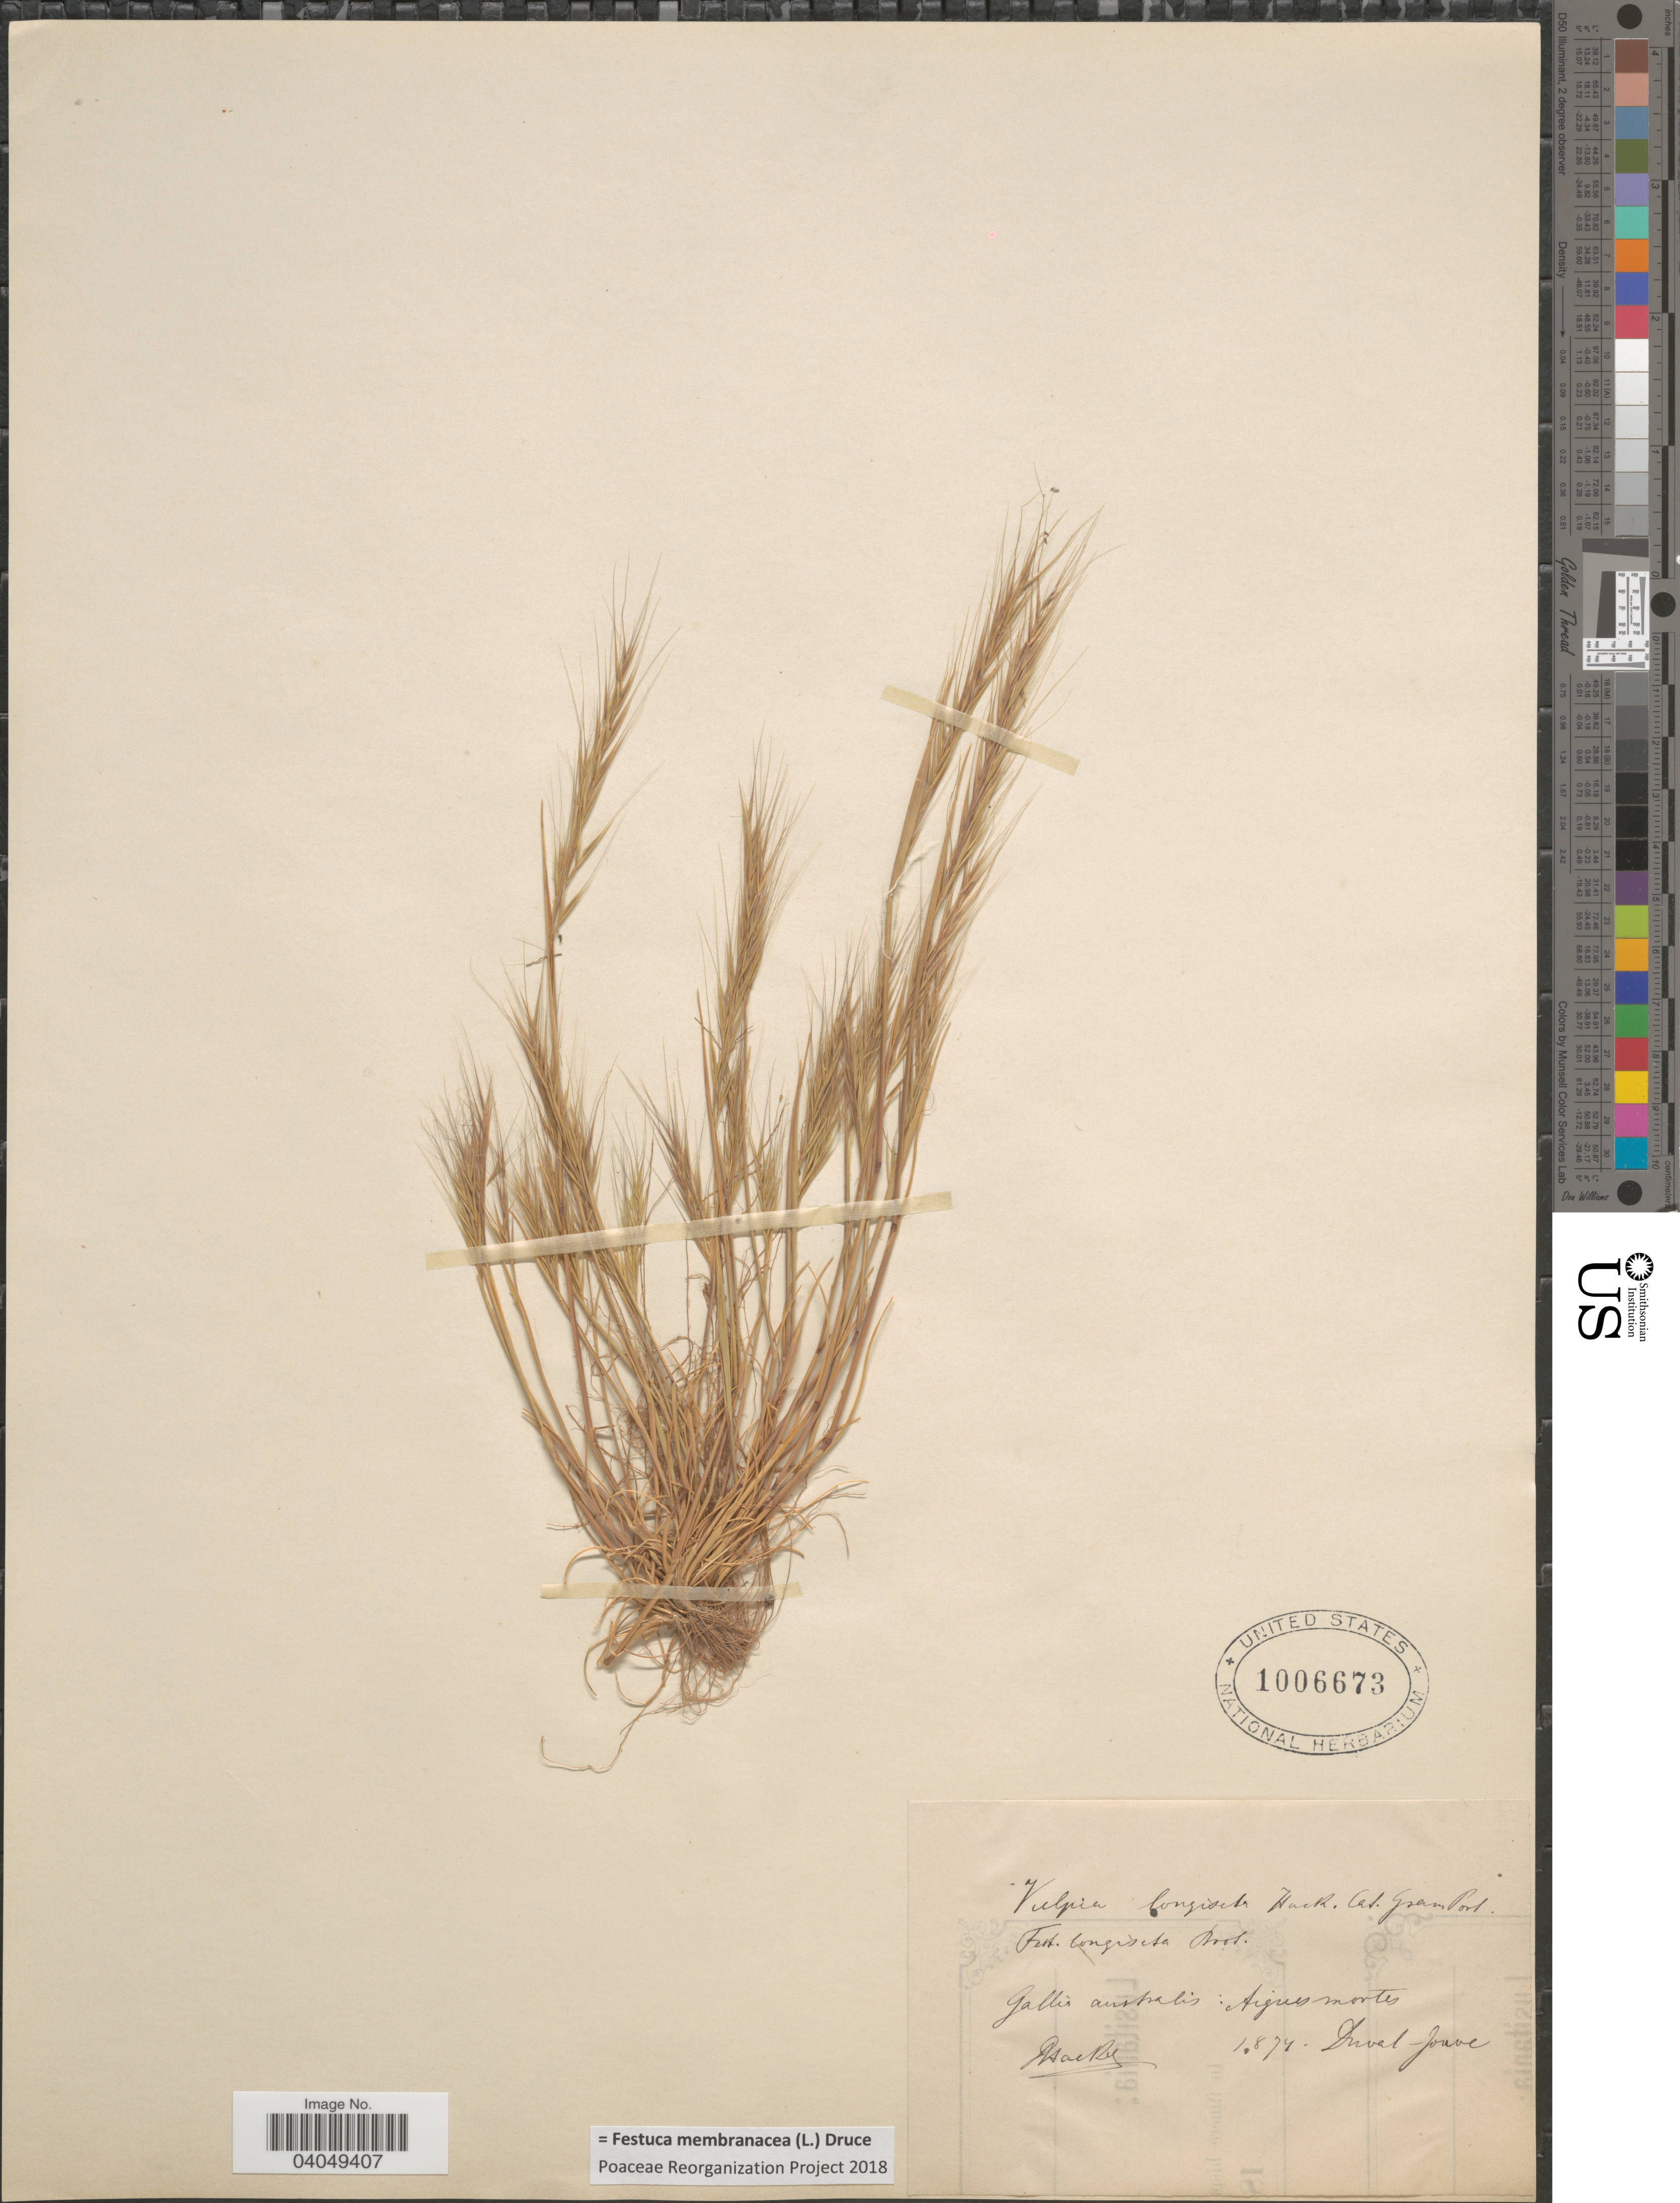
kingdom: Plantae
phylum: Tracheophyta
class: Liliopsida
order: Poales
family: Poaceae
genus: Festuca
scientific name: Festuca membranacea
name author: Kit.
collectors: Duval-Jouve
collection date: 1874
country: France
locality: Gallia australis: Aigues mortes.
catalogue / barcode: US 1006673